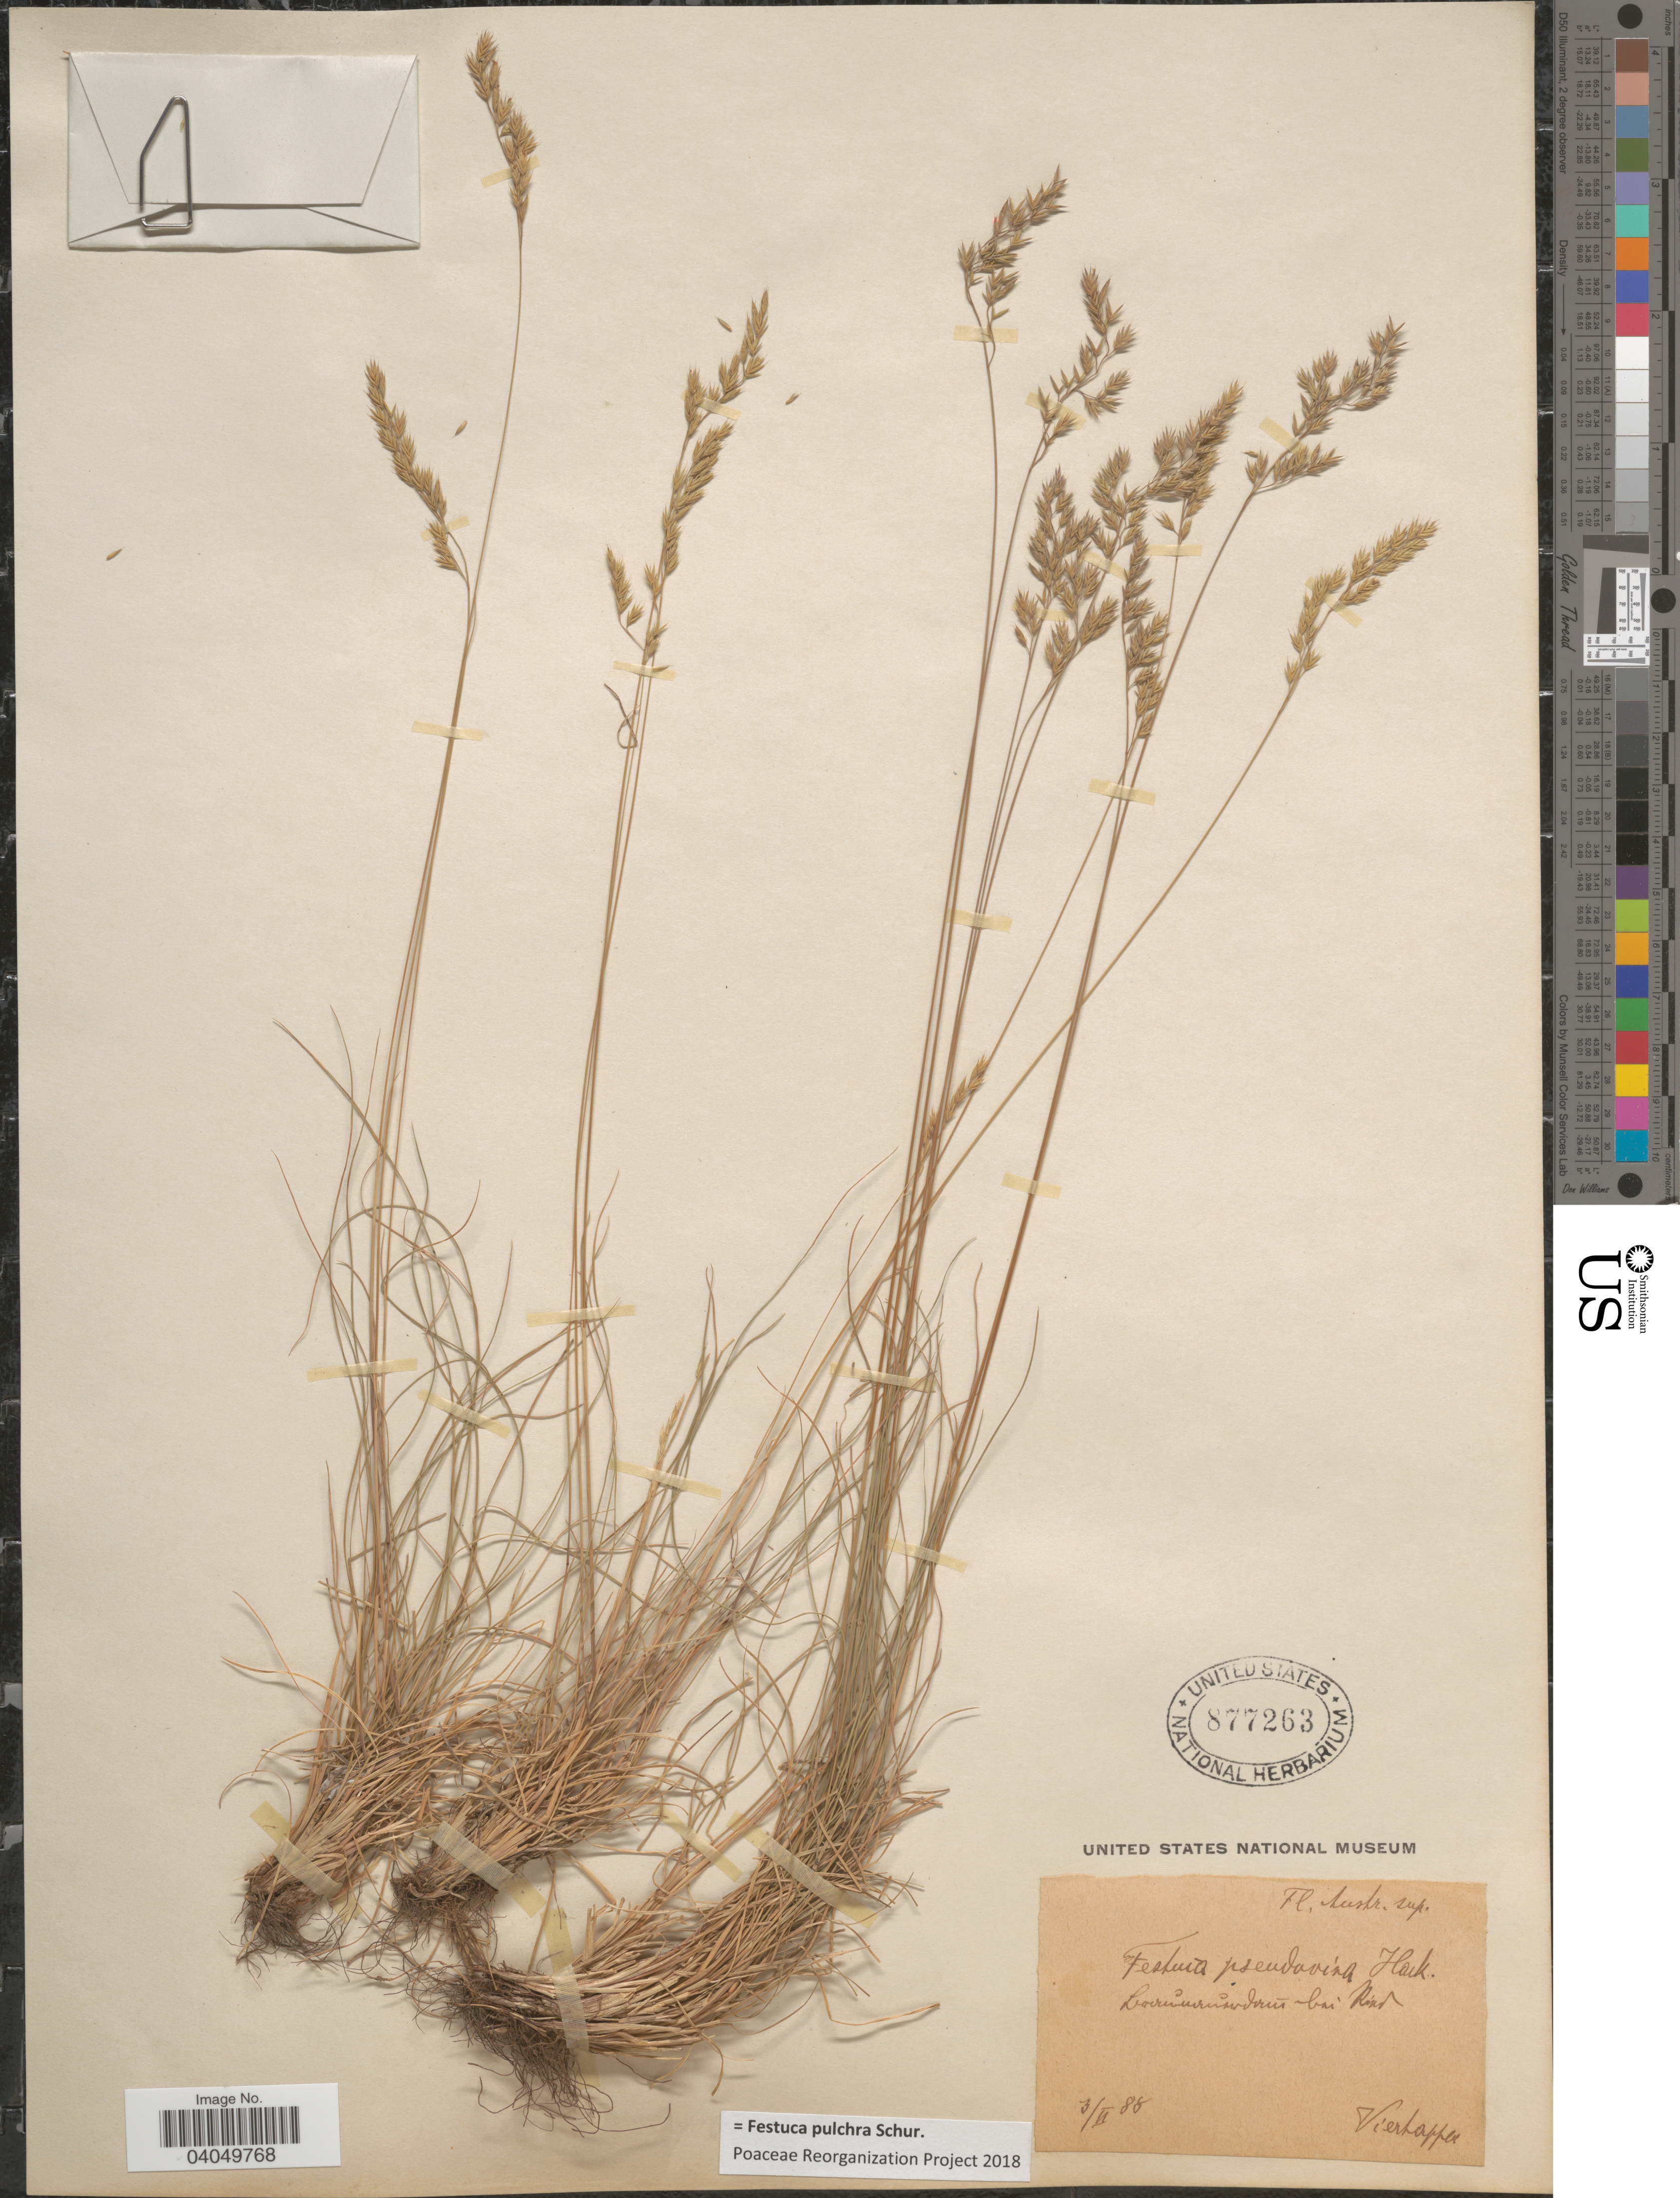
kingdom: Plantae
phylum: Tracheophyta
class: Liliopsida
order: Poales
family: Poaceae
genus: Festuca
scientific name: Festuca pulchra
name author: Schur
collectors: Vierhapper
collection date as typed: Transcribed d/m/y: 3/2/88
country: Austria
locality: Austr. sup. [illegible text] bai Riad[interpreted].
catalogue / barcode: US 877263